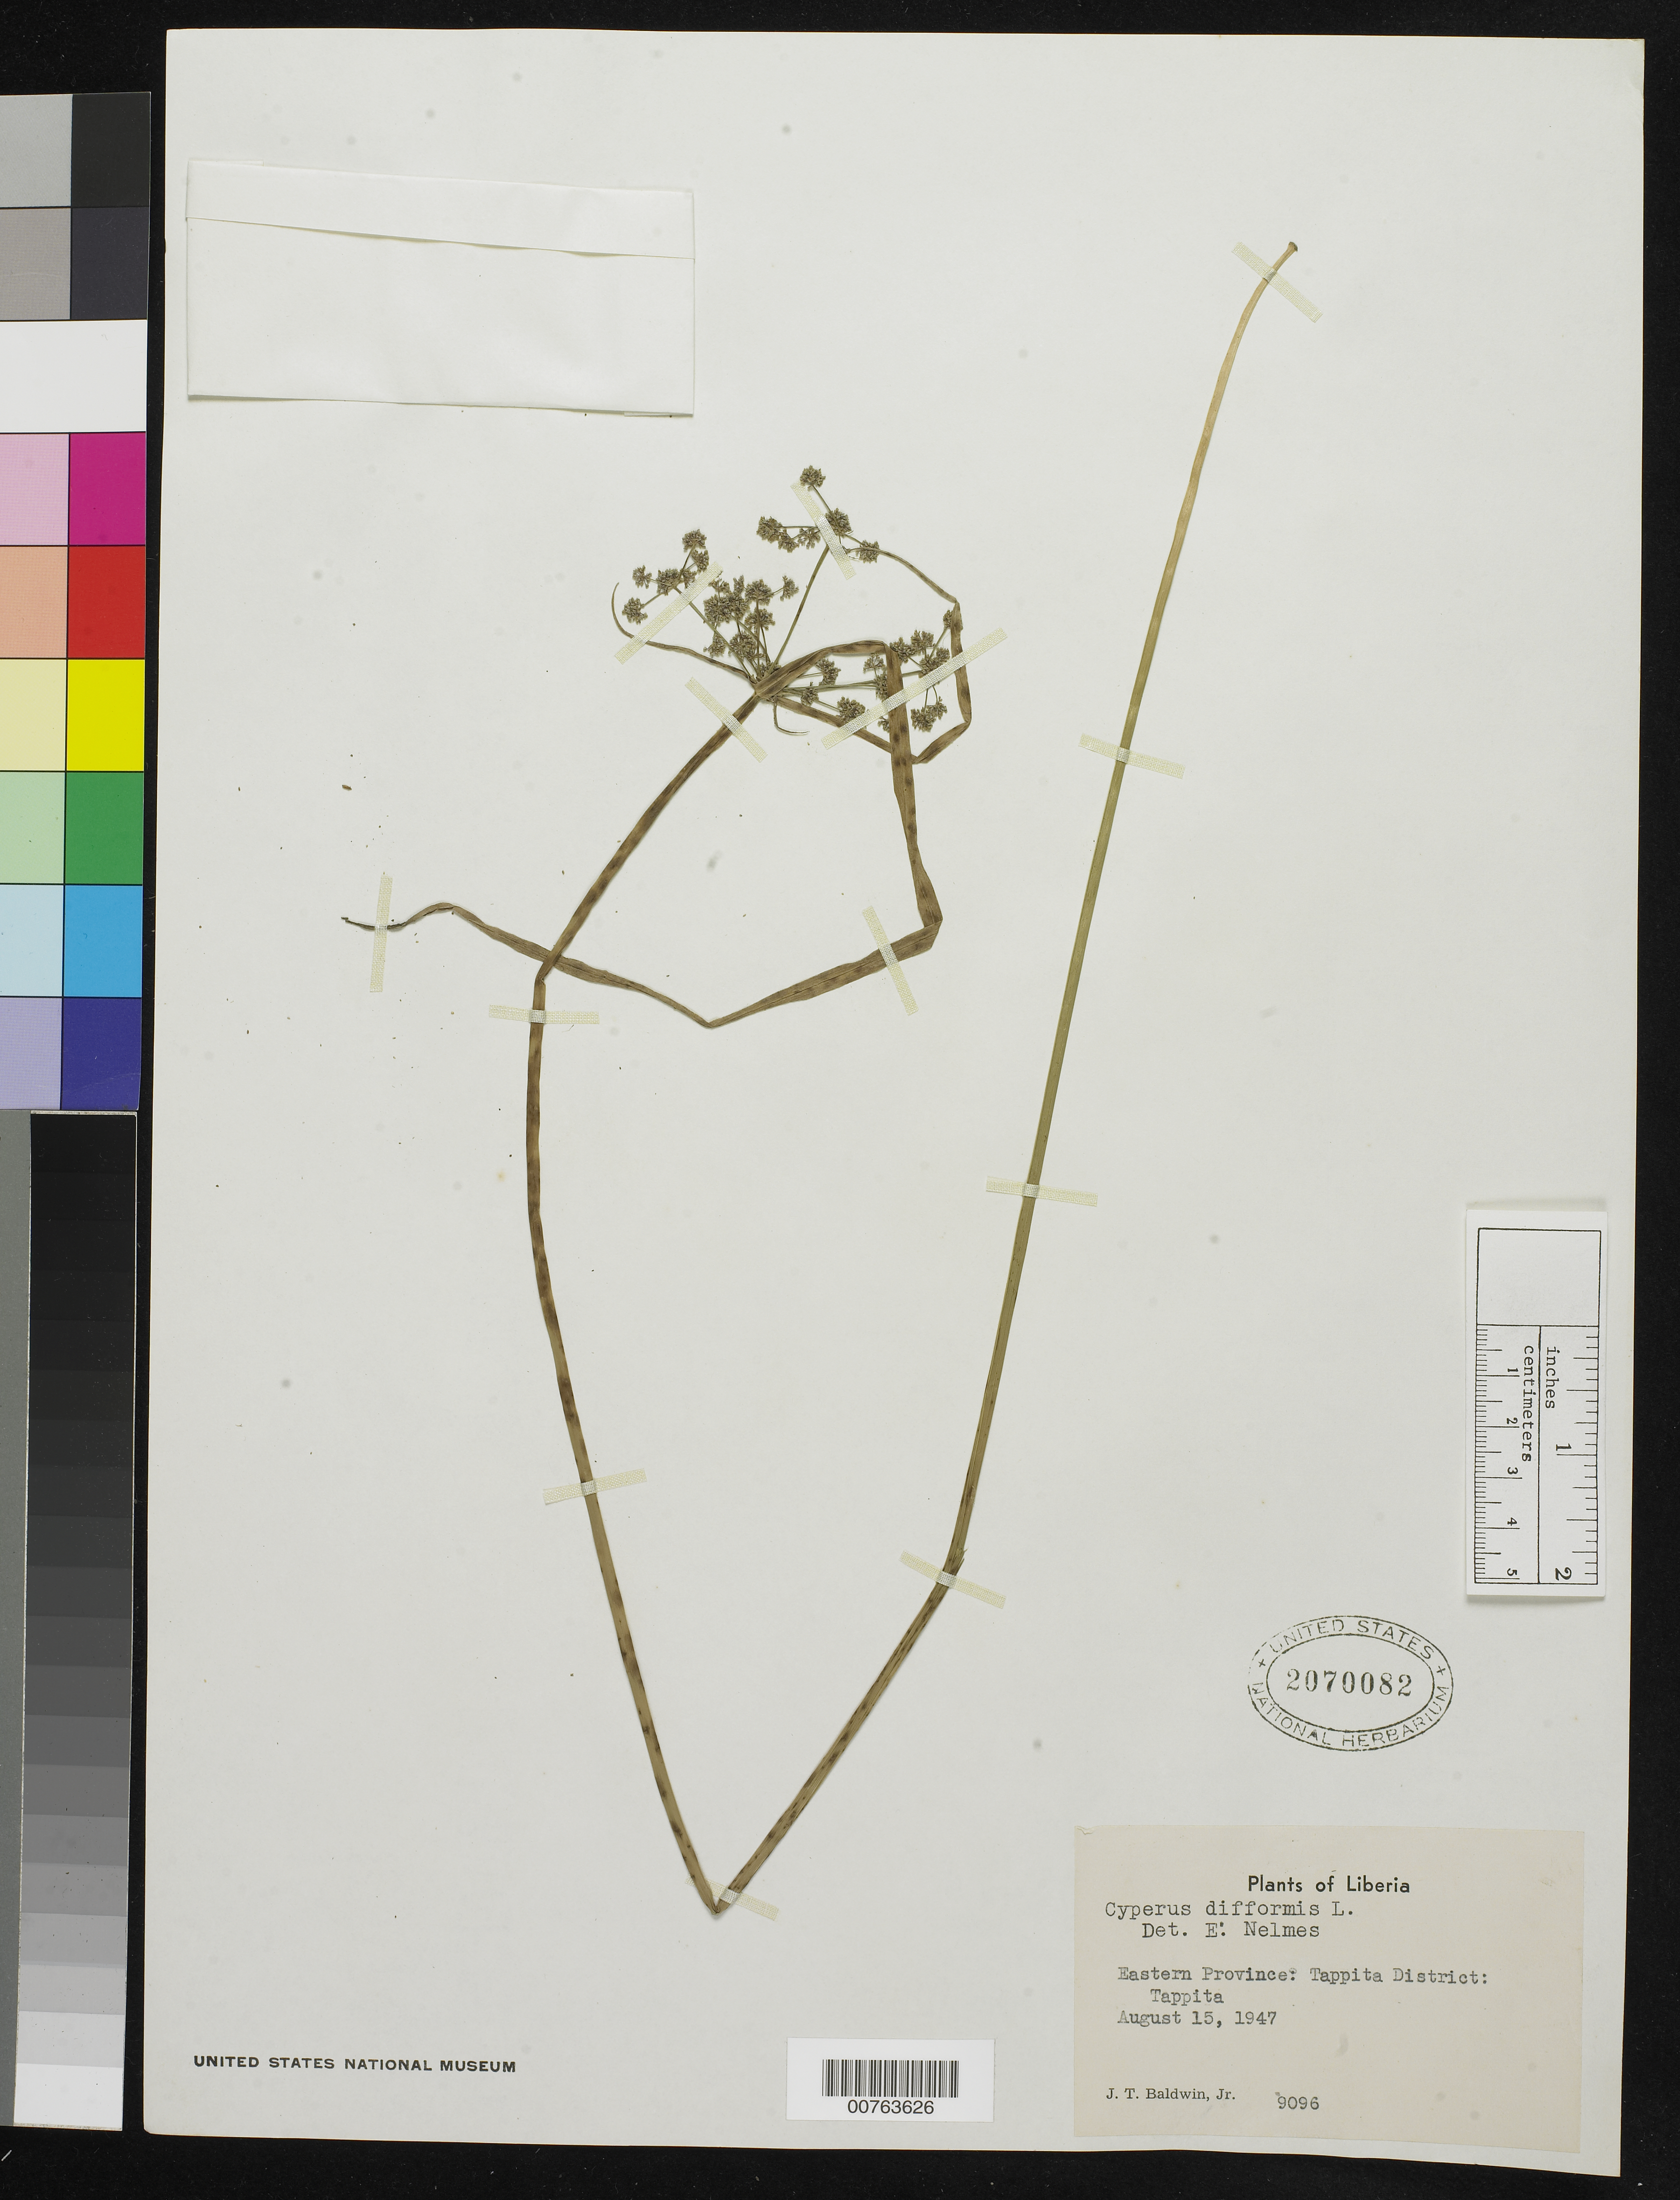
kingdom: Plantae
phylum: Tracheophyta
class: Liliopsida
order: Poales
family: Cyperaceae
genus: Cyperus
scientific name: Cyperus difformis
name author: L.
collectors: J. T. Baldwin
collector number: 9096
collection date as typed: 15 Aug 1947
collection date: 1947-08-15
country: Liberia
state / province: Nimba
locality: Eastern Province: Tappita District, Tappita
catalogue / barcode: US 2070082